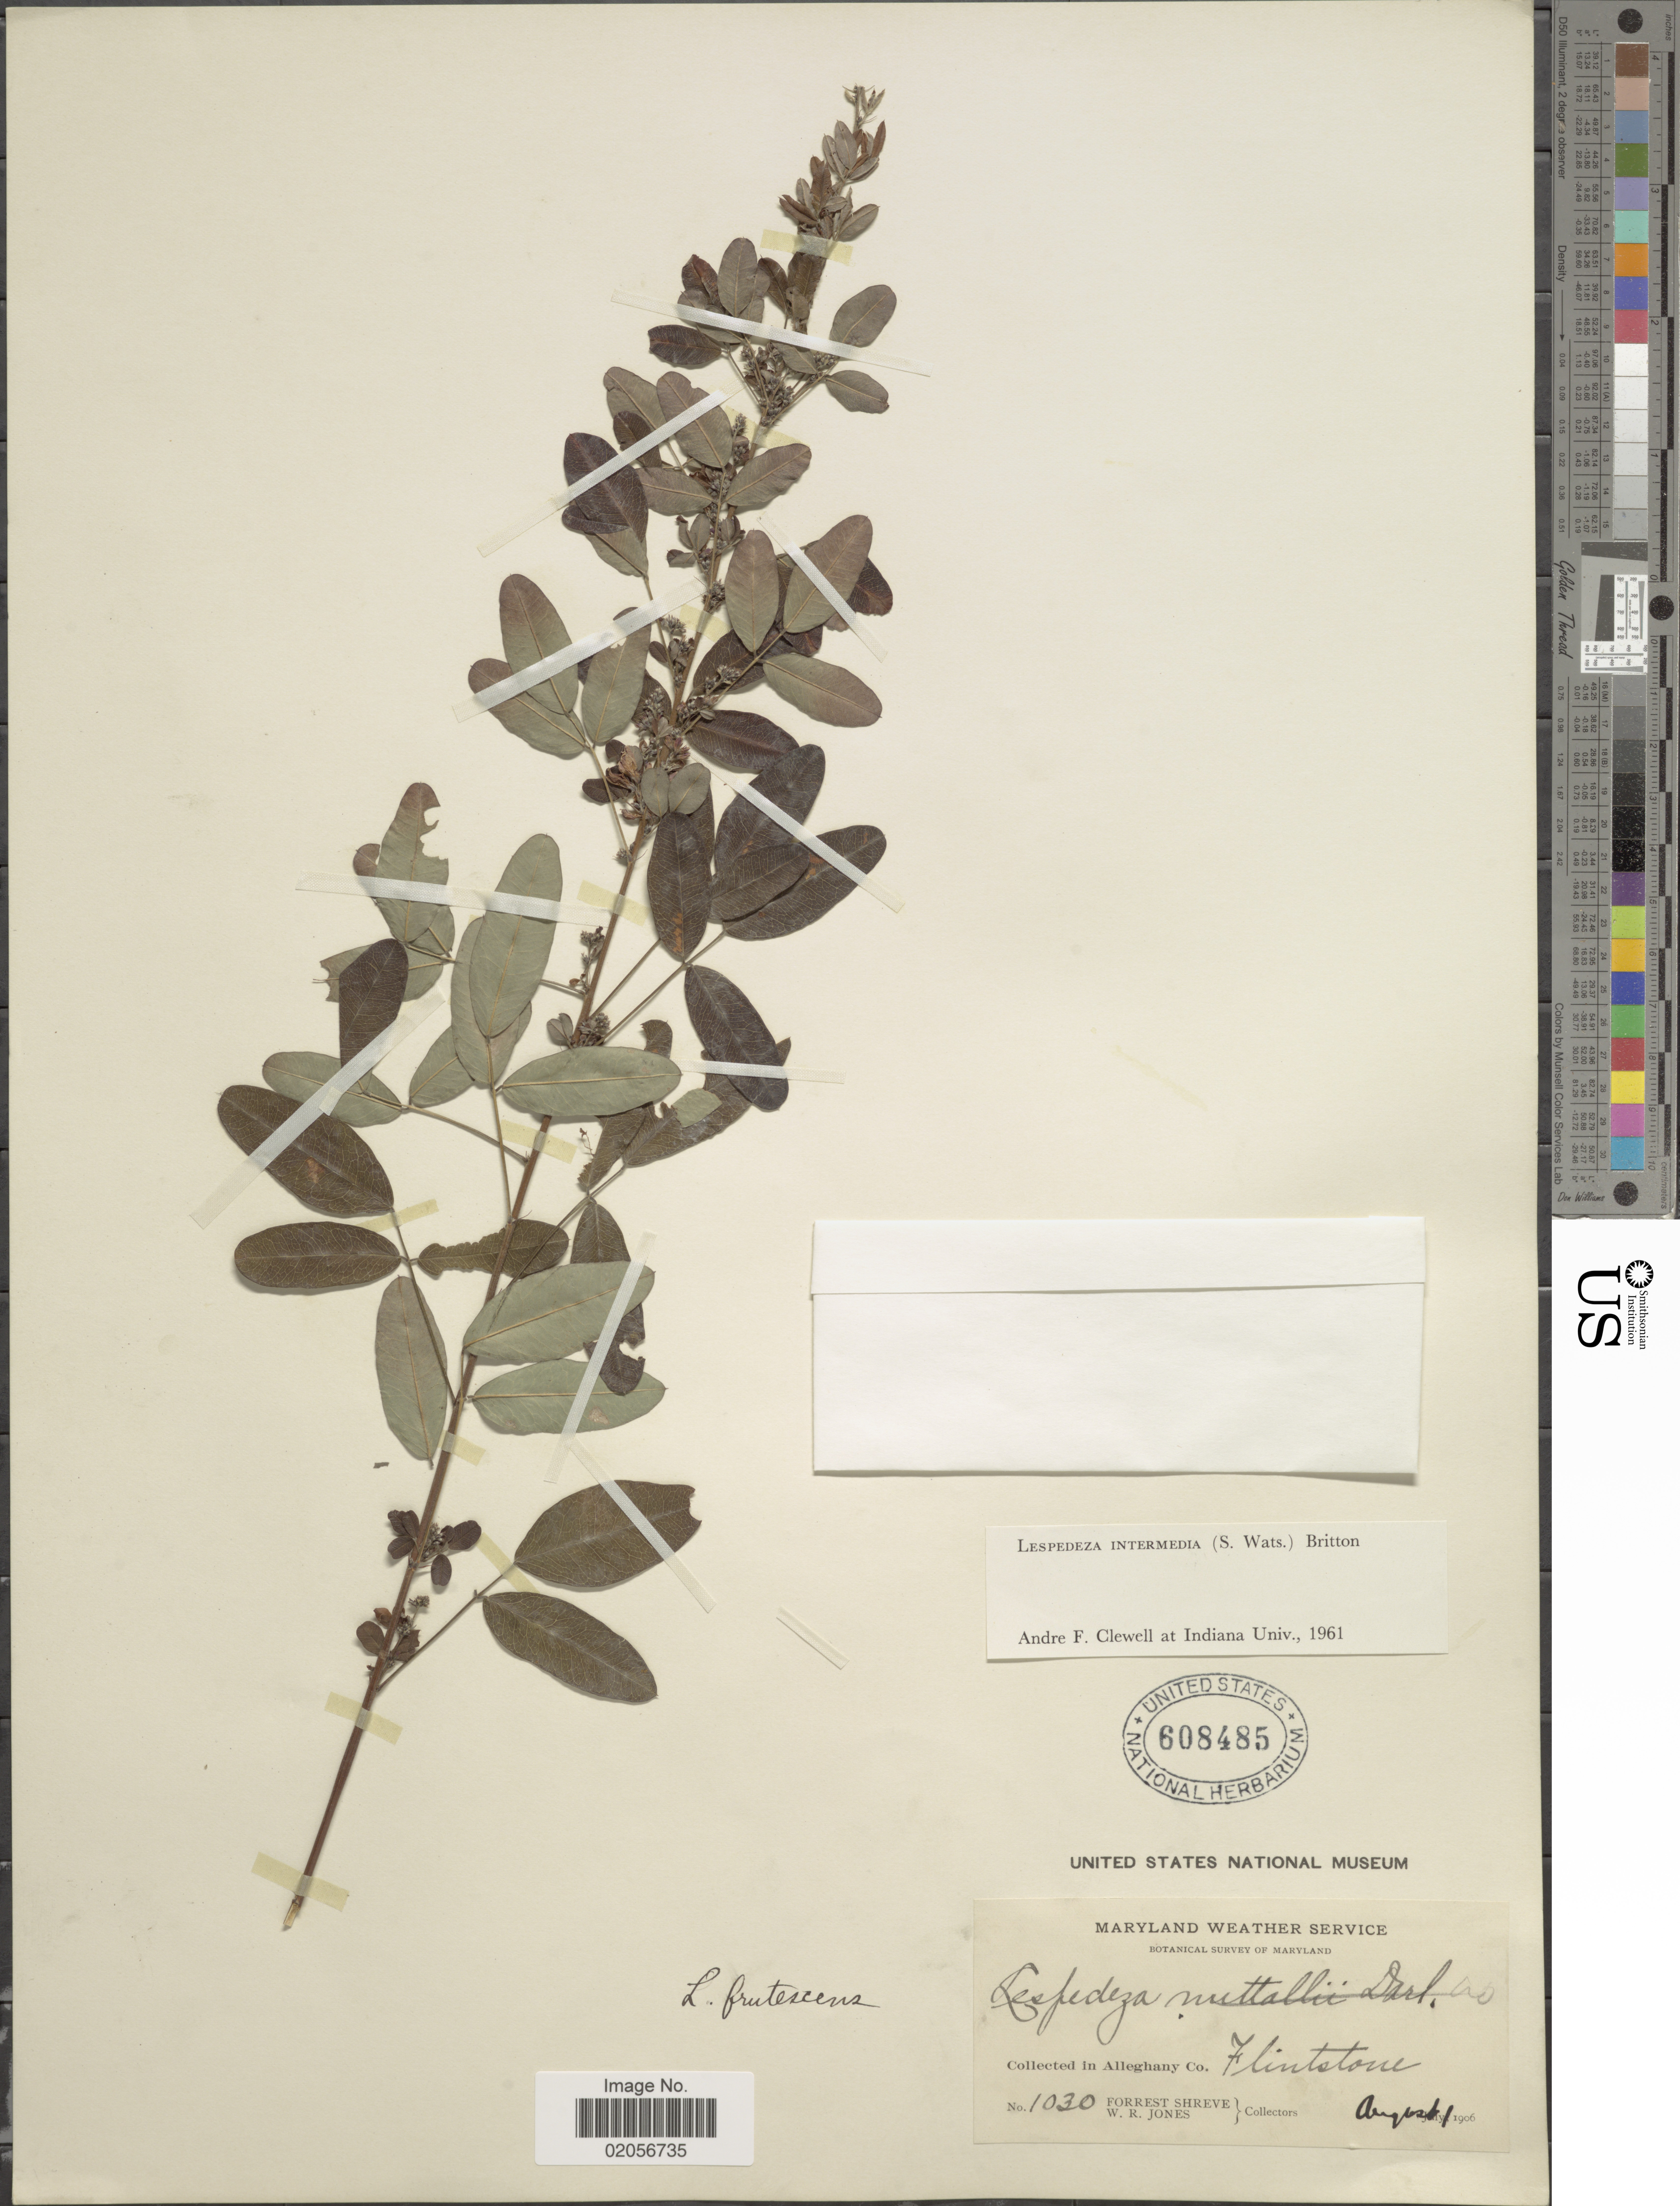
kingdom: Plantae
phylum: Tracheophyta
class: Magnoliopsida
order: Fabales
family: Fabaceae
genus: Lespedeza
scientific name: Lespedeza intermedia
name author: (S. Watson) Britton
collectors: F. Shreve & W. R. Jones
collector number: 1030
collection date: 1906-08-01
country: United States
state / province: Maryland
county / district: Allegany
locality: In Alleghany Co. Flintstone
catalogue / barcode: US 608485